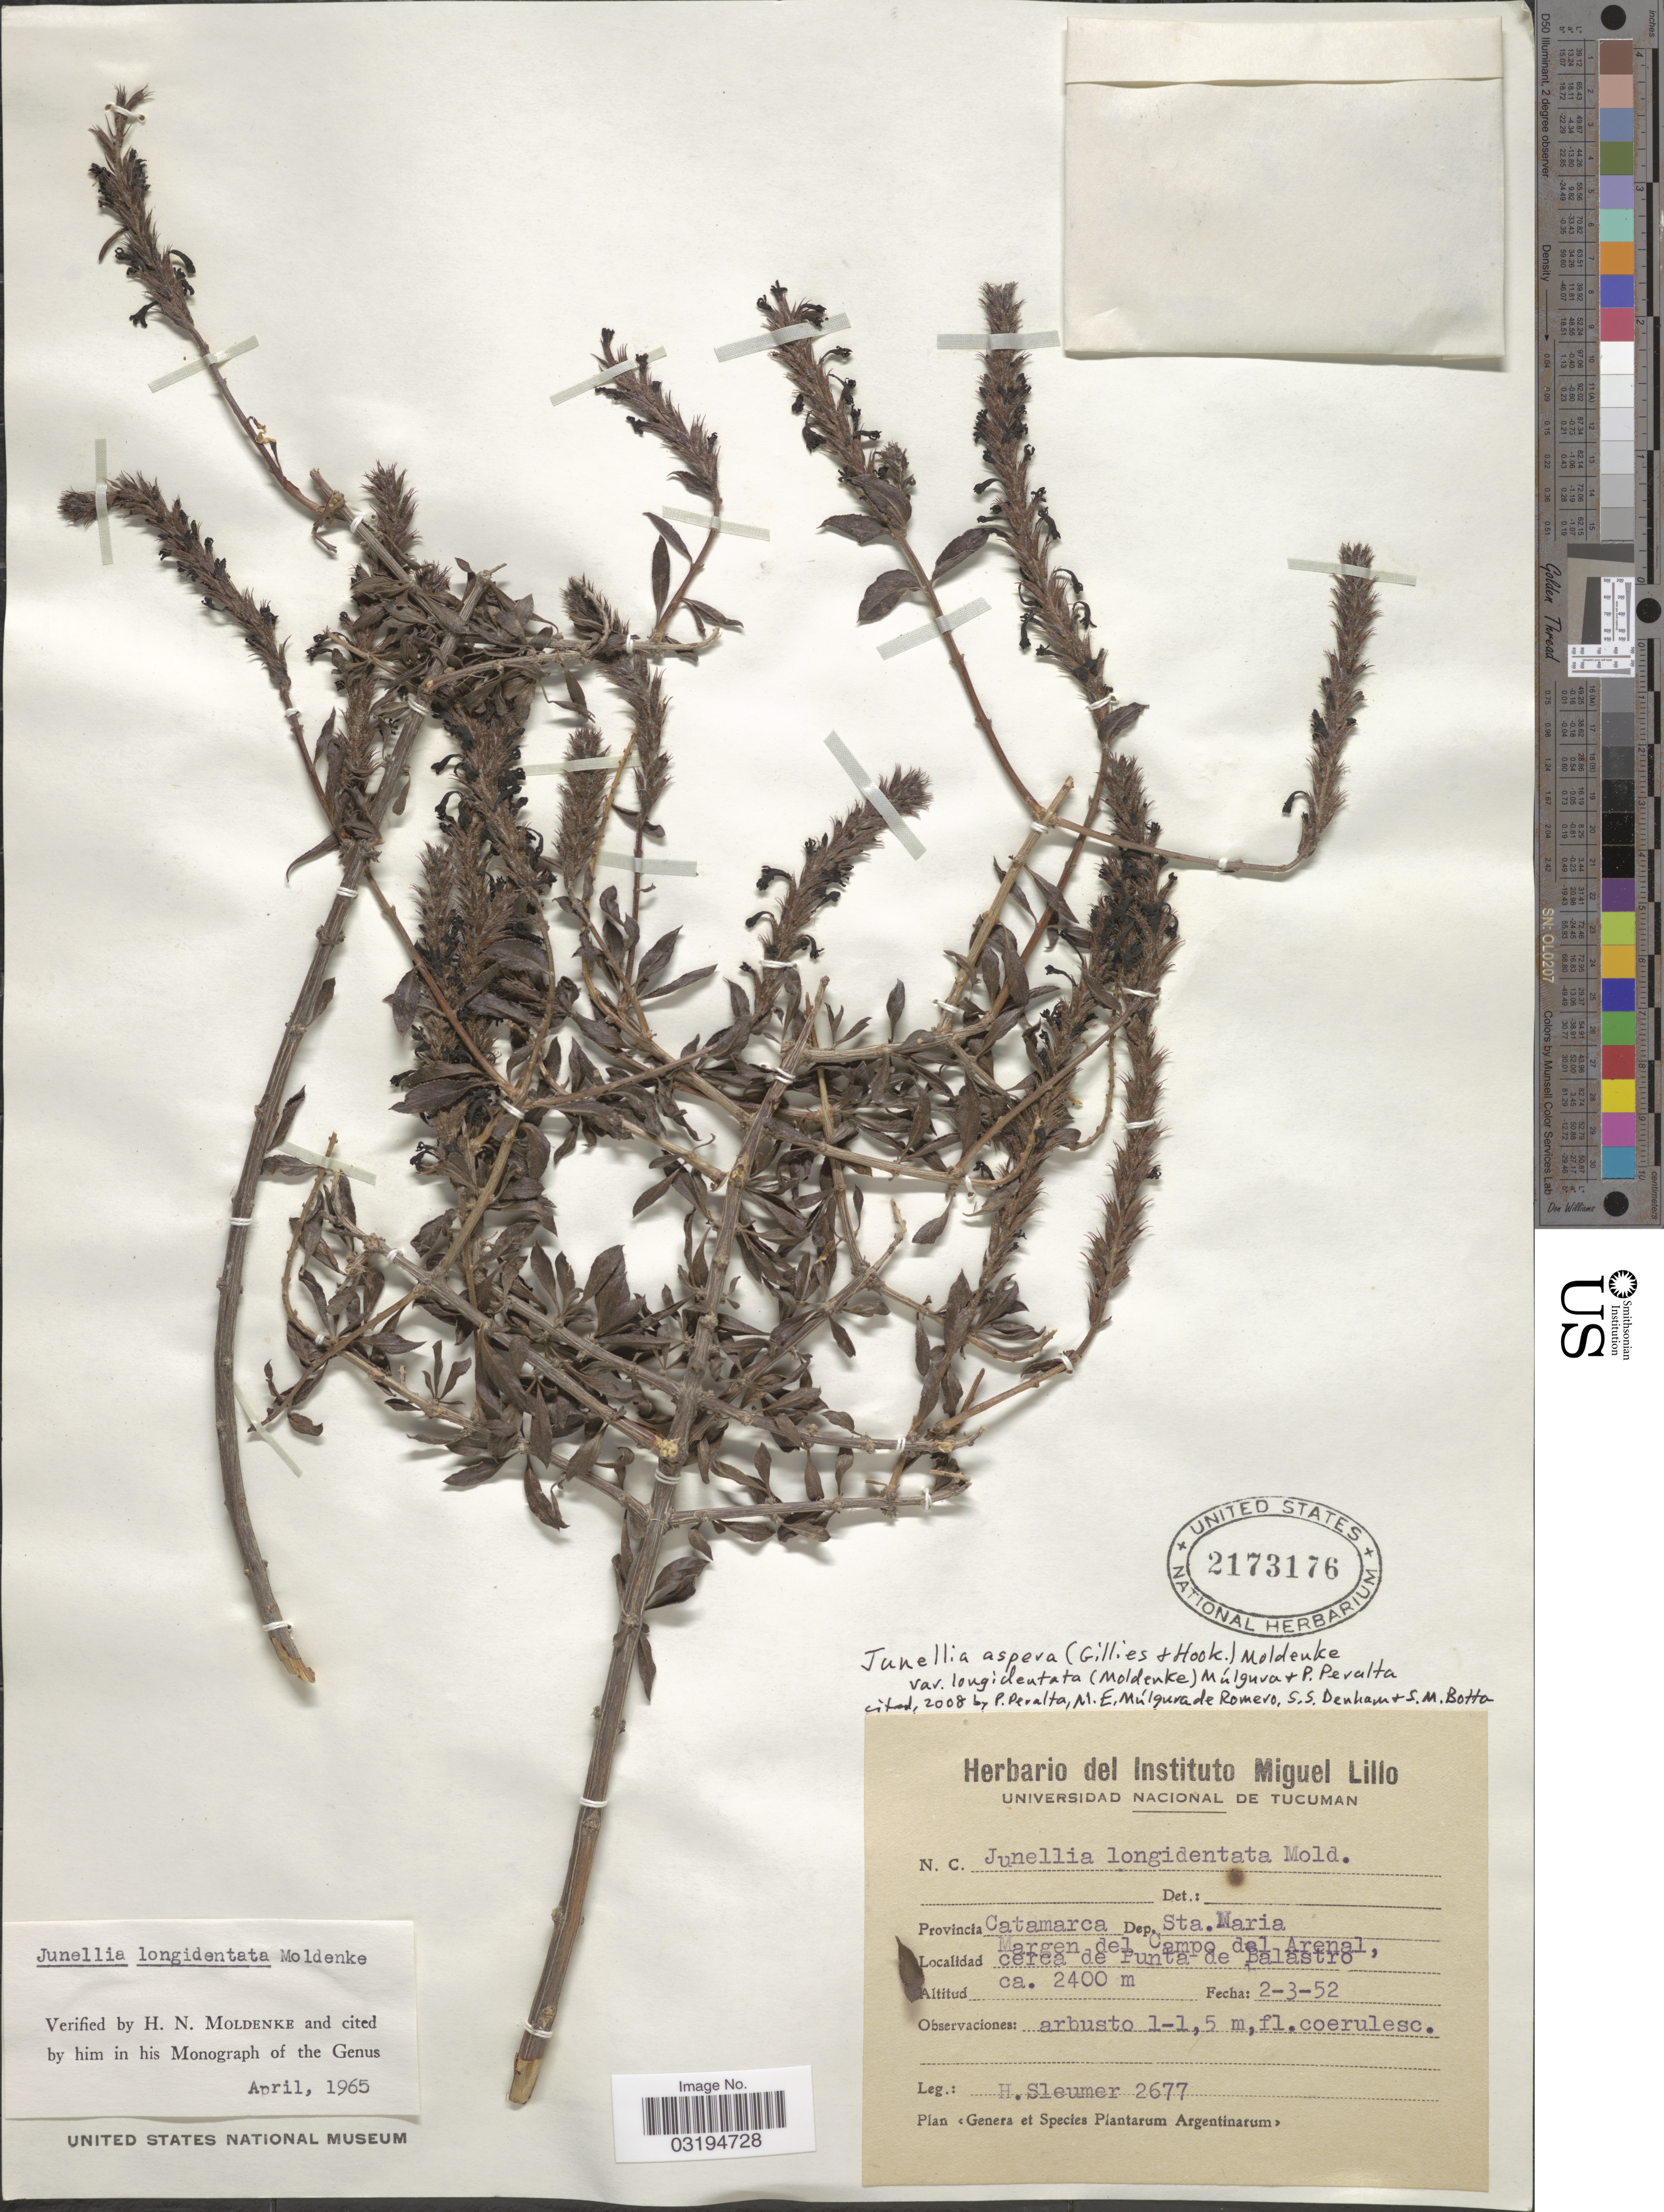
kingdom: Plantae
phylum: Tracheophyta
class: Magnoliopsida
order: Lamiales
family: Verbenaceae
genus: Junellia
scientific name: Junellia aspera var. longidentata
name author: (Moldenke) Mulgura & P. Peralta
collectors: H. O. Sleumer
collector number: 2677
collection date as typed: Transcribed d/m/y: 2/3/52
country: Argentina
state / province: Catamarca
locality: Dep. Sta. Maria. Margen del Campo del Arenal, cerca de Punta de Balastro.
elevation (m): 2400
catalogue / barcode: US 2173176